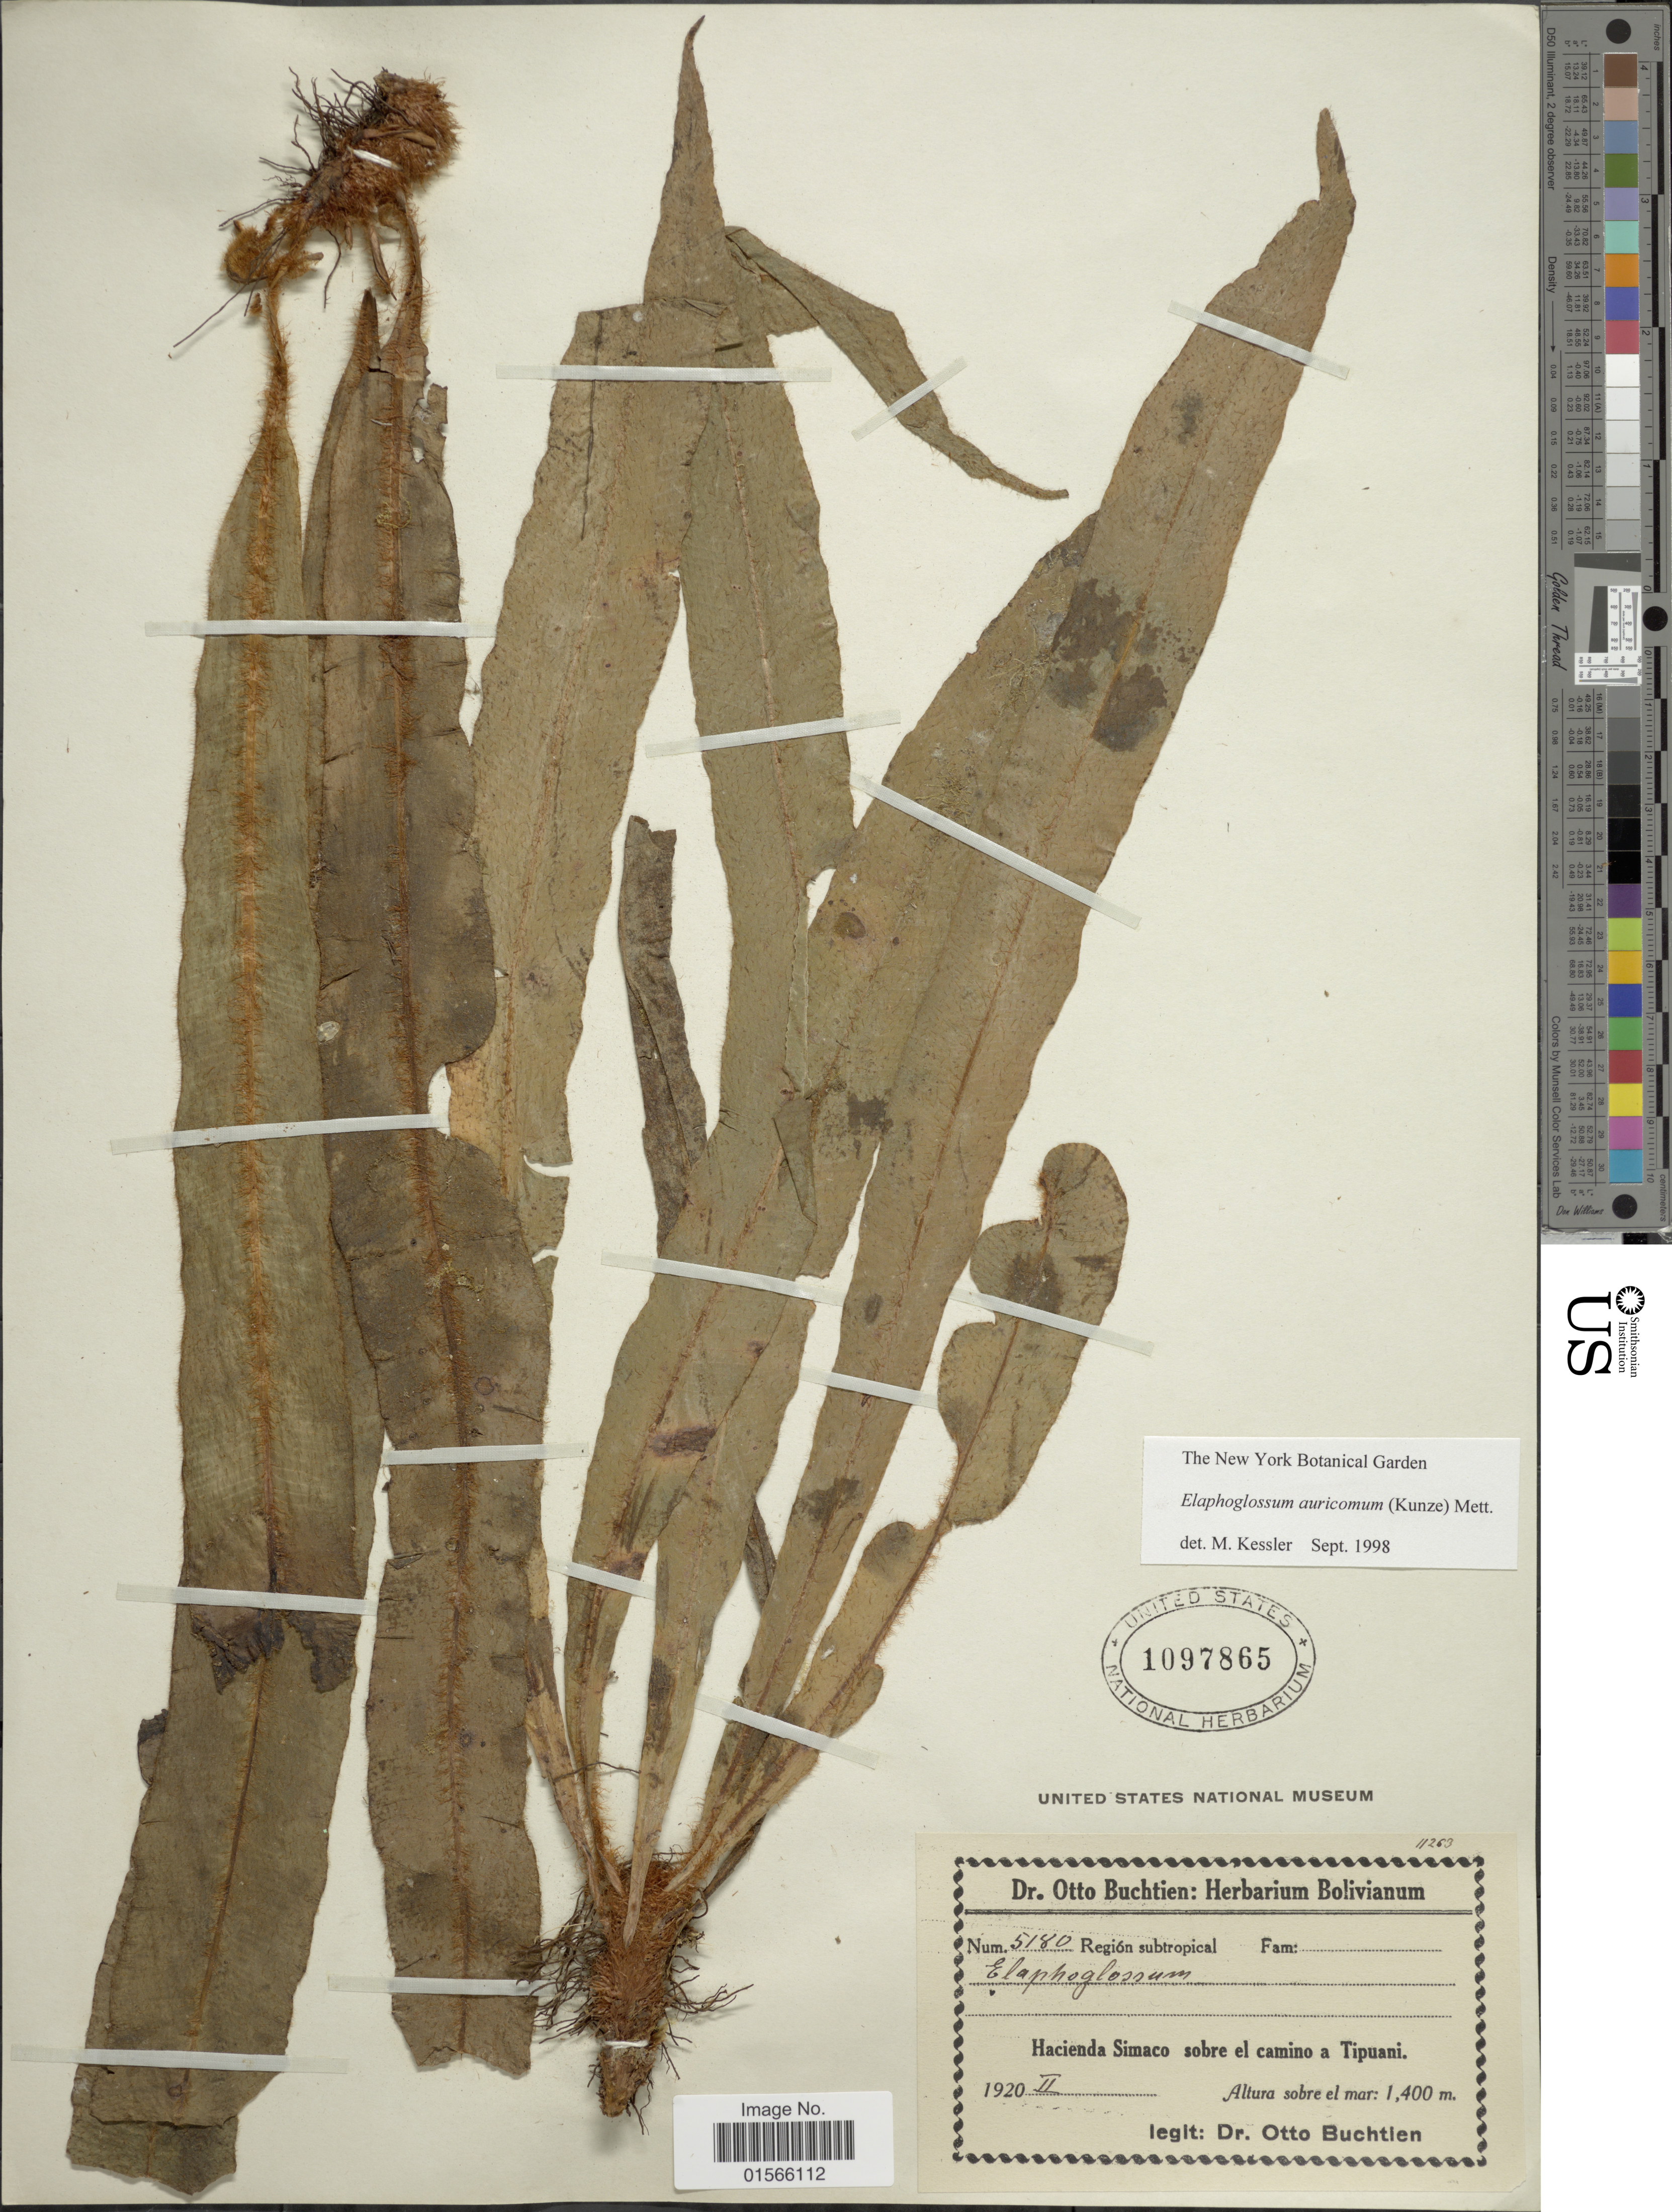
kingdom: Plantae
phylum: Tracheophyta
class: Polypodiopsida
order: Polypodiales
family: Dryopteridaceae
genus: Elaphoglossum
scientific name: Elaphoglossum auricomum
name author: (Kunze) T. Moore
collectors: O. Buchtien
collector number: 5180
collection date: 1920-02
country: Bolivia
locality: Hacienda Simaco sobre el camino a Tipuani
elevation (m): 1400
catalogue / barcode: US 1097865